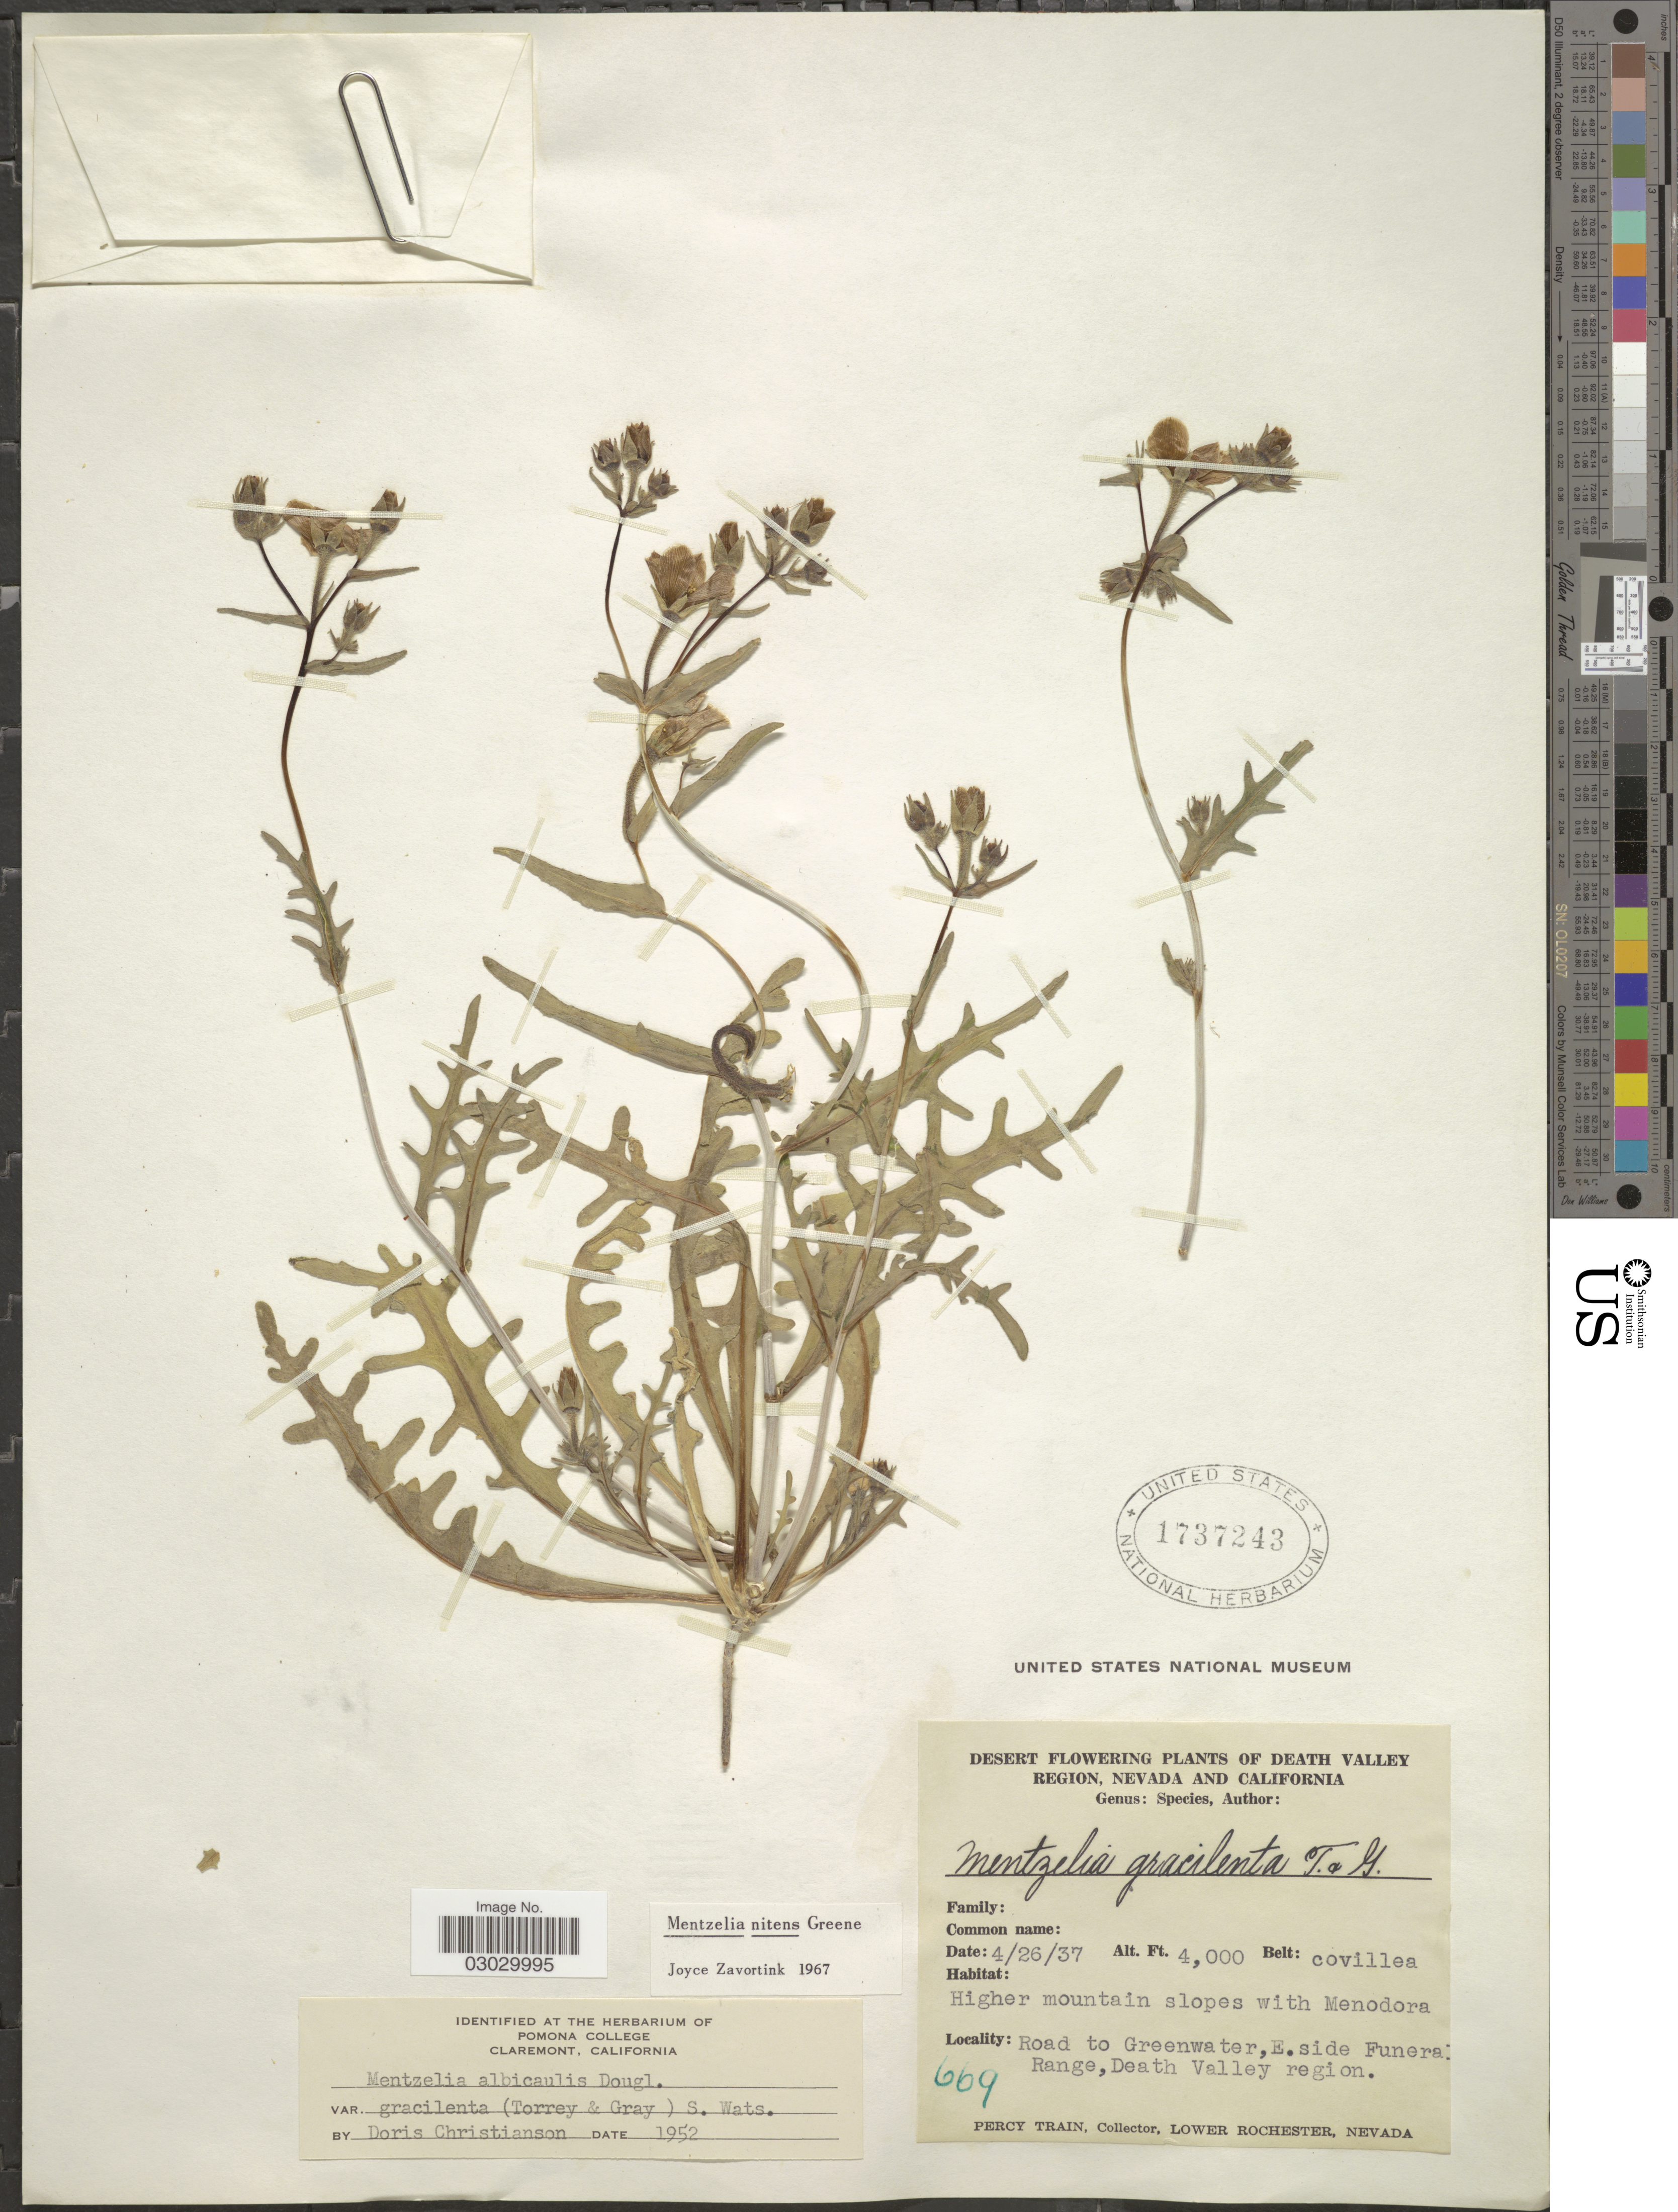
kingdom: Plantae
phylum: Tracheophyta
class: Magnoliopsida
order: Cornales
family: Loasaceae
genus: Mentzelia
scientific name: Mentzelia nitens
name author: Greene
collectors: P. Train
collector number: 669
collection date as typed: Transcribed d/m/y: 26/4/37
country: United States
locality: Desert Flowering plants of Death Valley. Higher mountain slopes with Menodora. Road to Greenwater, E. side Funeral Range, Death Valley region.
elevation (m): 1219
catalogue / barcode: US 1737243